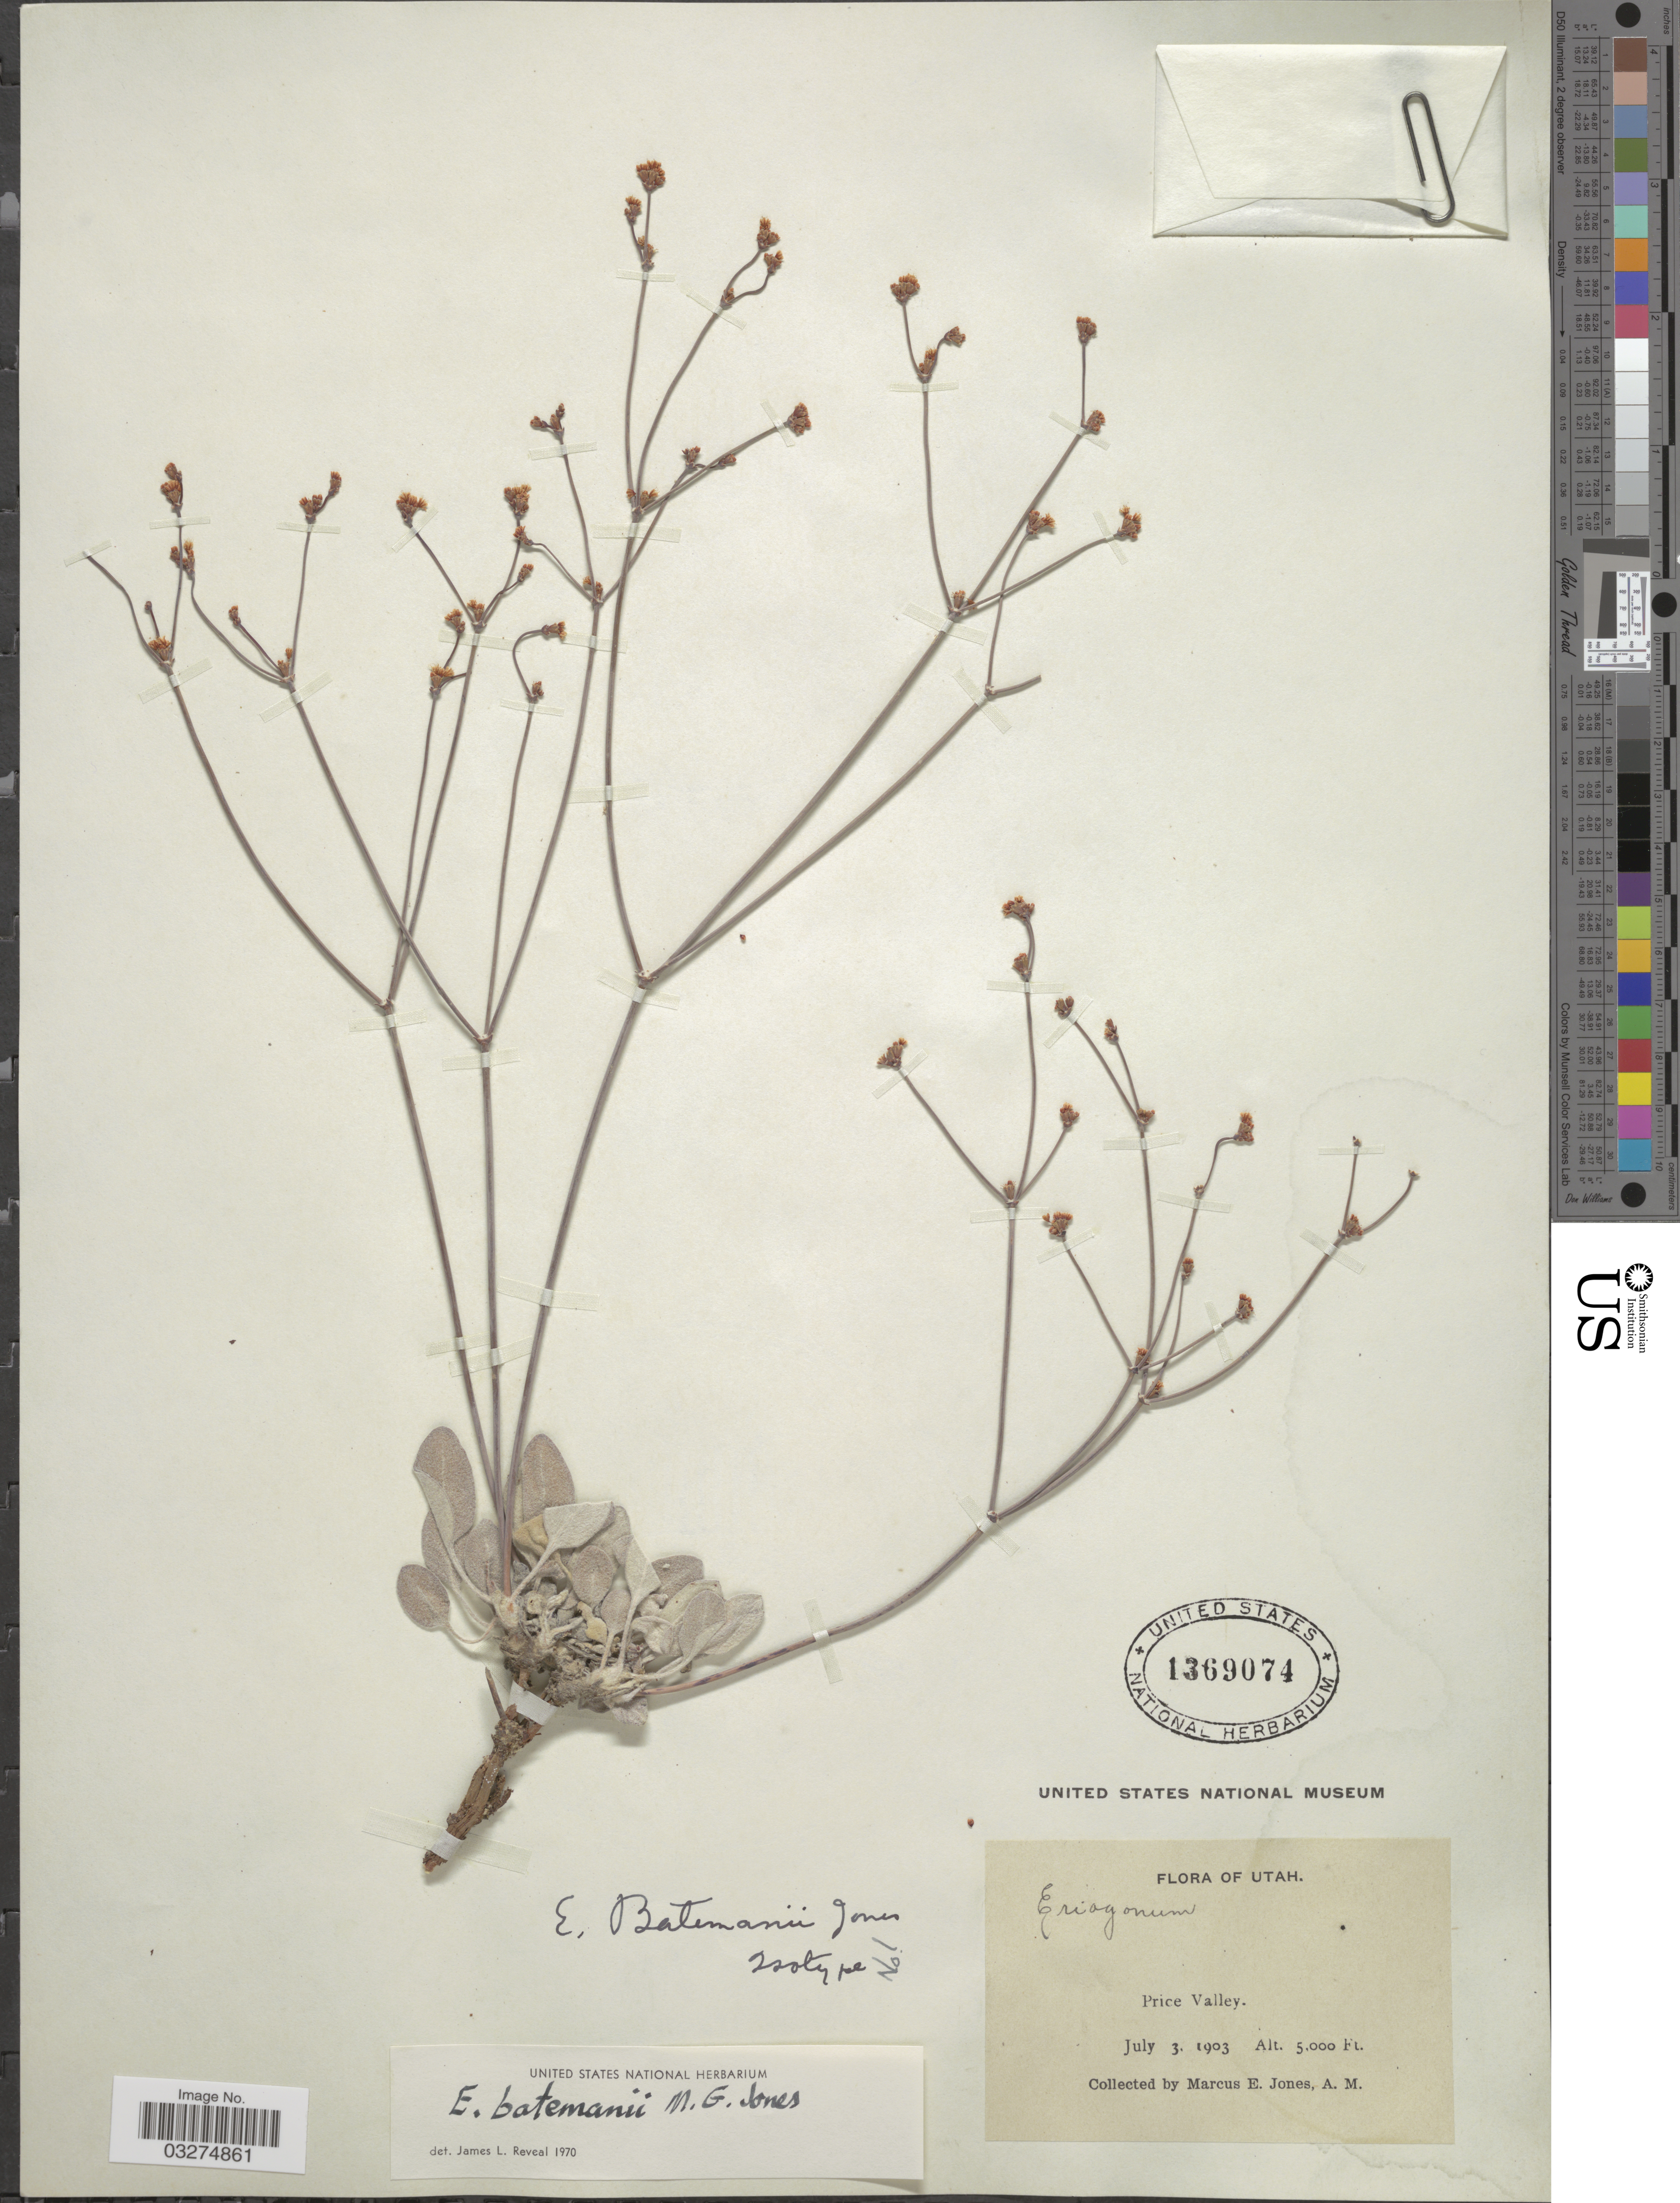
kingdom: Plantae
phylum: Tracheophyta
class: Magnoliopsida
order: Caryophyllales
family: Polygonaceae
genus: Eriogonum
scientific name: Eriogonum batemani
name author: M.E. Jones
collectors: M. E. Jones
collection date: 1903-07-03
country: United States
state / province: Utah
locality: Price Valley.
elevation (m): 1524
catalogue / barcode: US 1369074